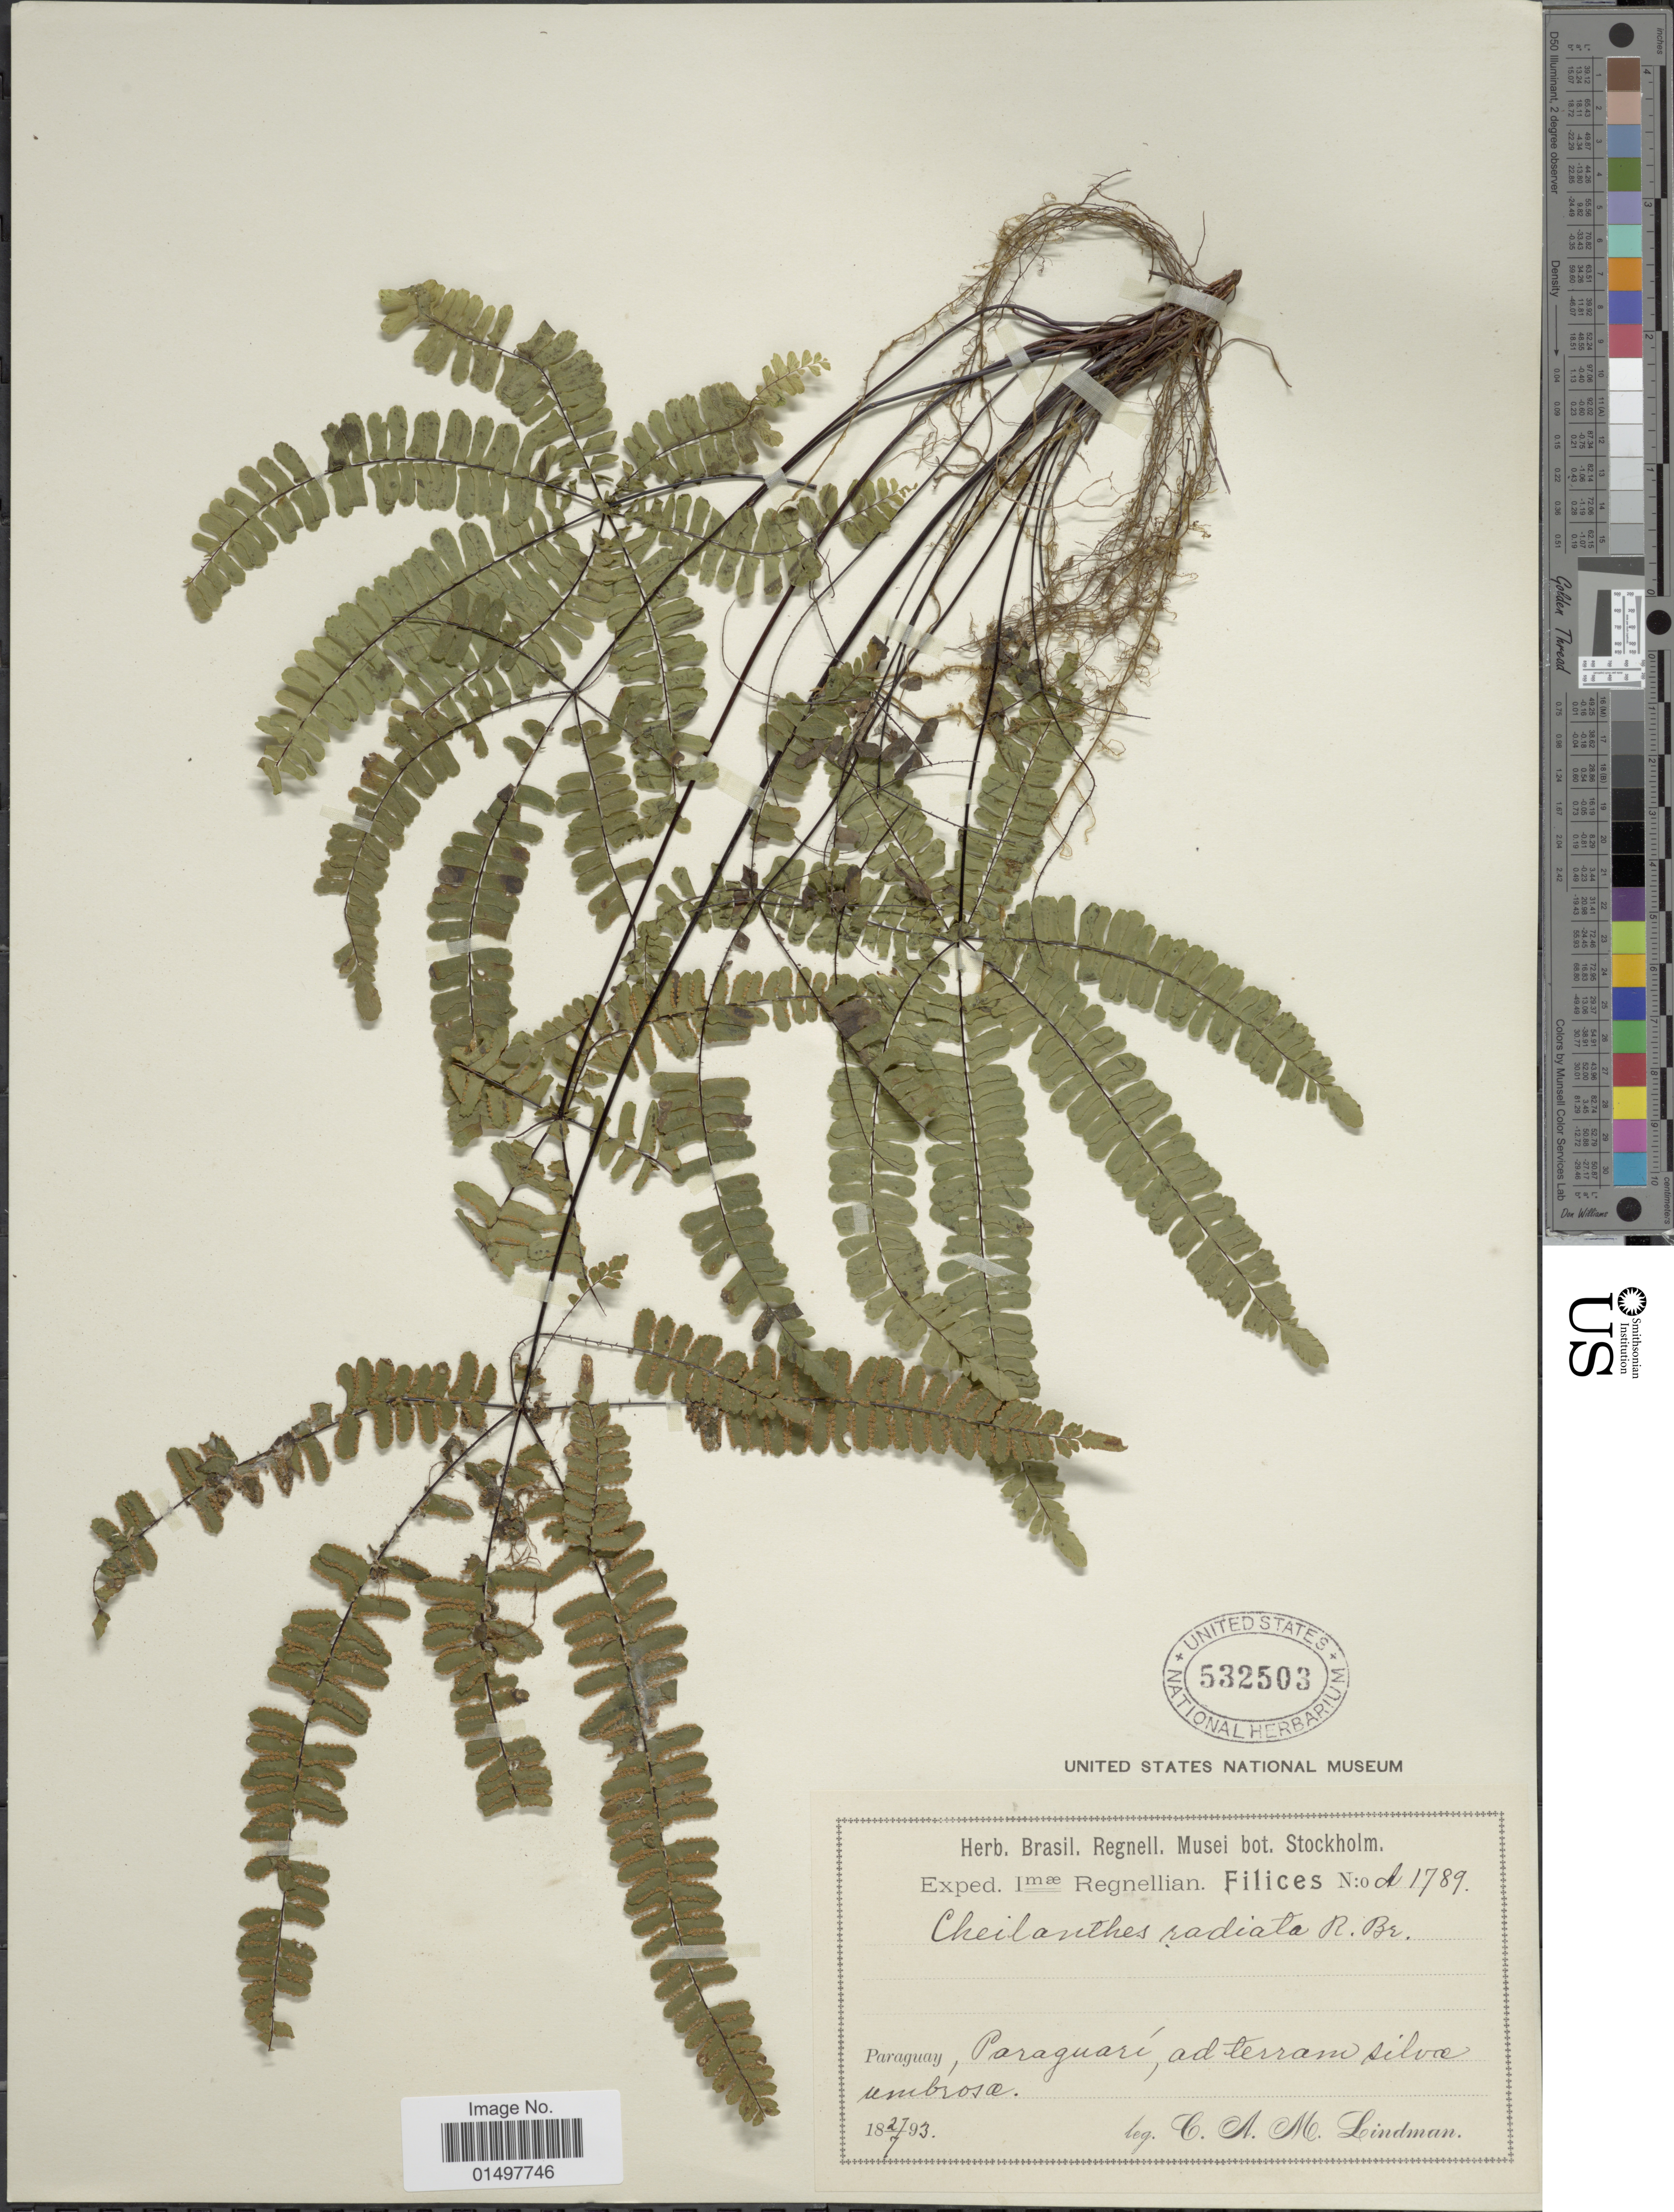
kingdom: Plantae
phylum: Tracheophyta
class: Polypodiopsida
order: Polypodiales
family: Pteridaceae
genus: Adiantopsis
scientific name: Adiantopsis radiata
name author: (L.) Fée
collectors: C. A. M. Lindman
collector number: A1789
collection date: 1893-07-27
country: Paraguay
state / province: Paraguari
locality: Ad terram silvae umbrosa.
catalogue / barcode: US 532503